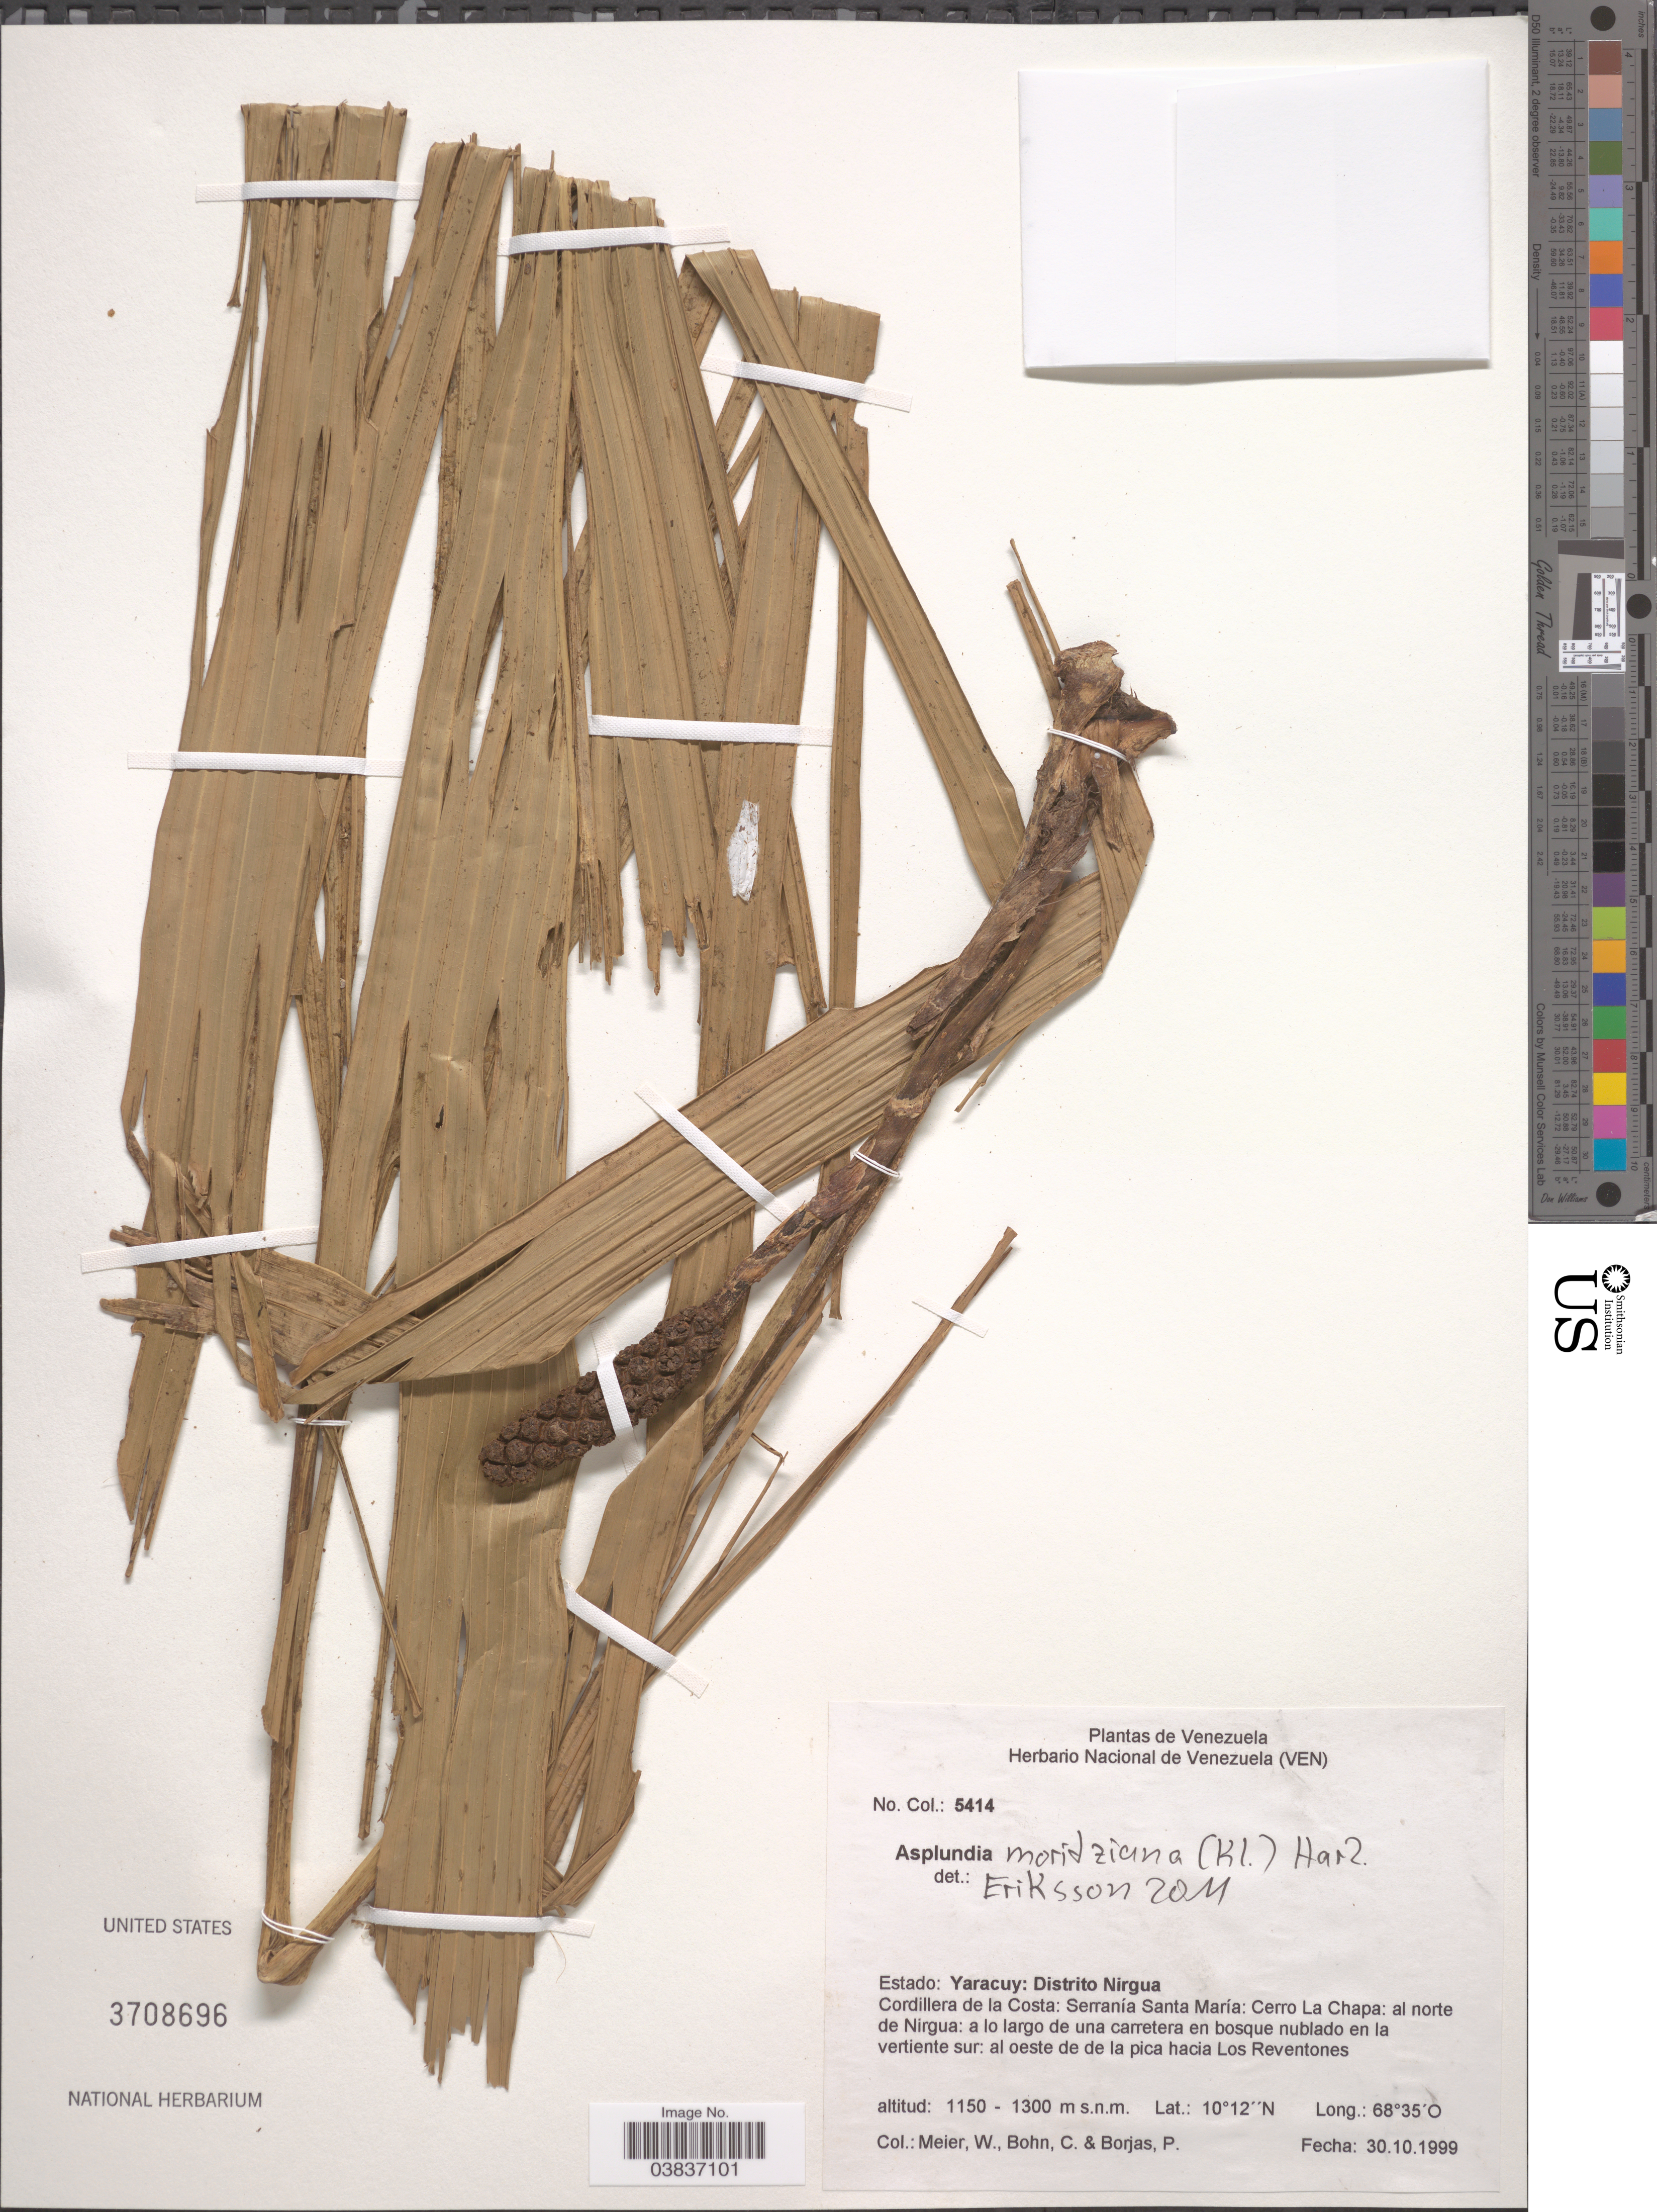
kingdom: Plantae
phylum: Tracheophyta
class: Liliopsida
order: Pandanales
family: Cyclanthaceae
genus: Asplundia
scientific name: Asplundia moritziana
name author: (Klotzsch) Harling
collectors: W. Meier, C. Bohn & P. Borjas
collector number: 5414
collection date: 1999-10-30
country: Venezuela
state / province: Yaracuy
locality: Distrito Nirgua. Cordillera de la Costa: Serranía Santa María: Cerro La Chapa: al norte de Nírgua: en la vertiente sur: al oeste de de la pica hacia Los Reventones.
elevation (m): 1150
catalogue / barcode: US 3708696